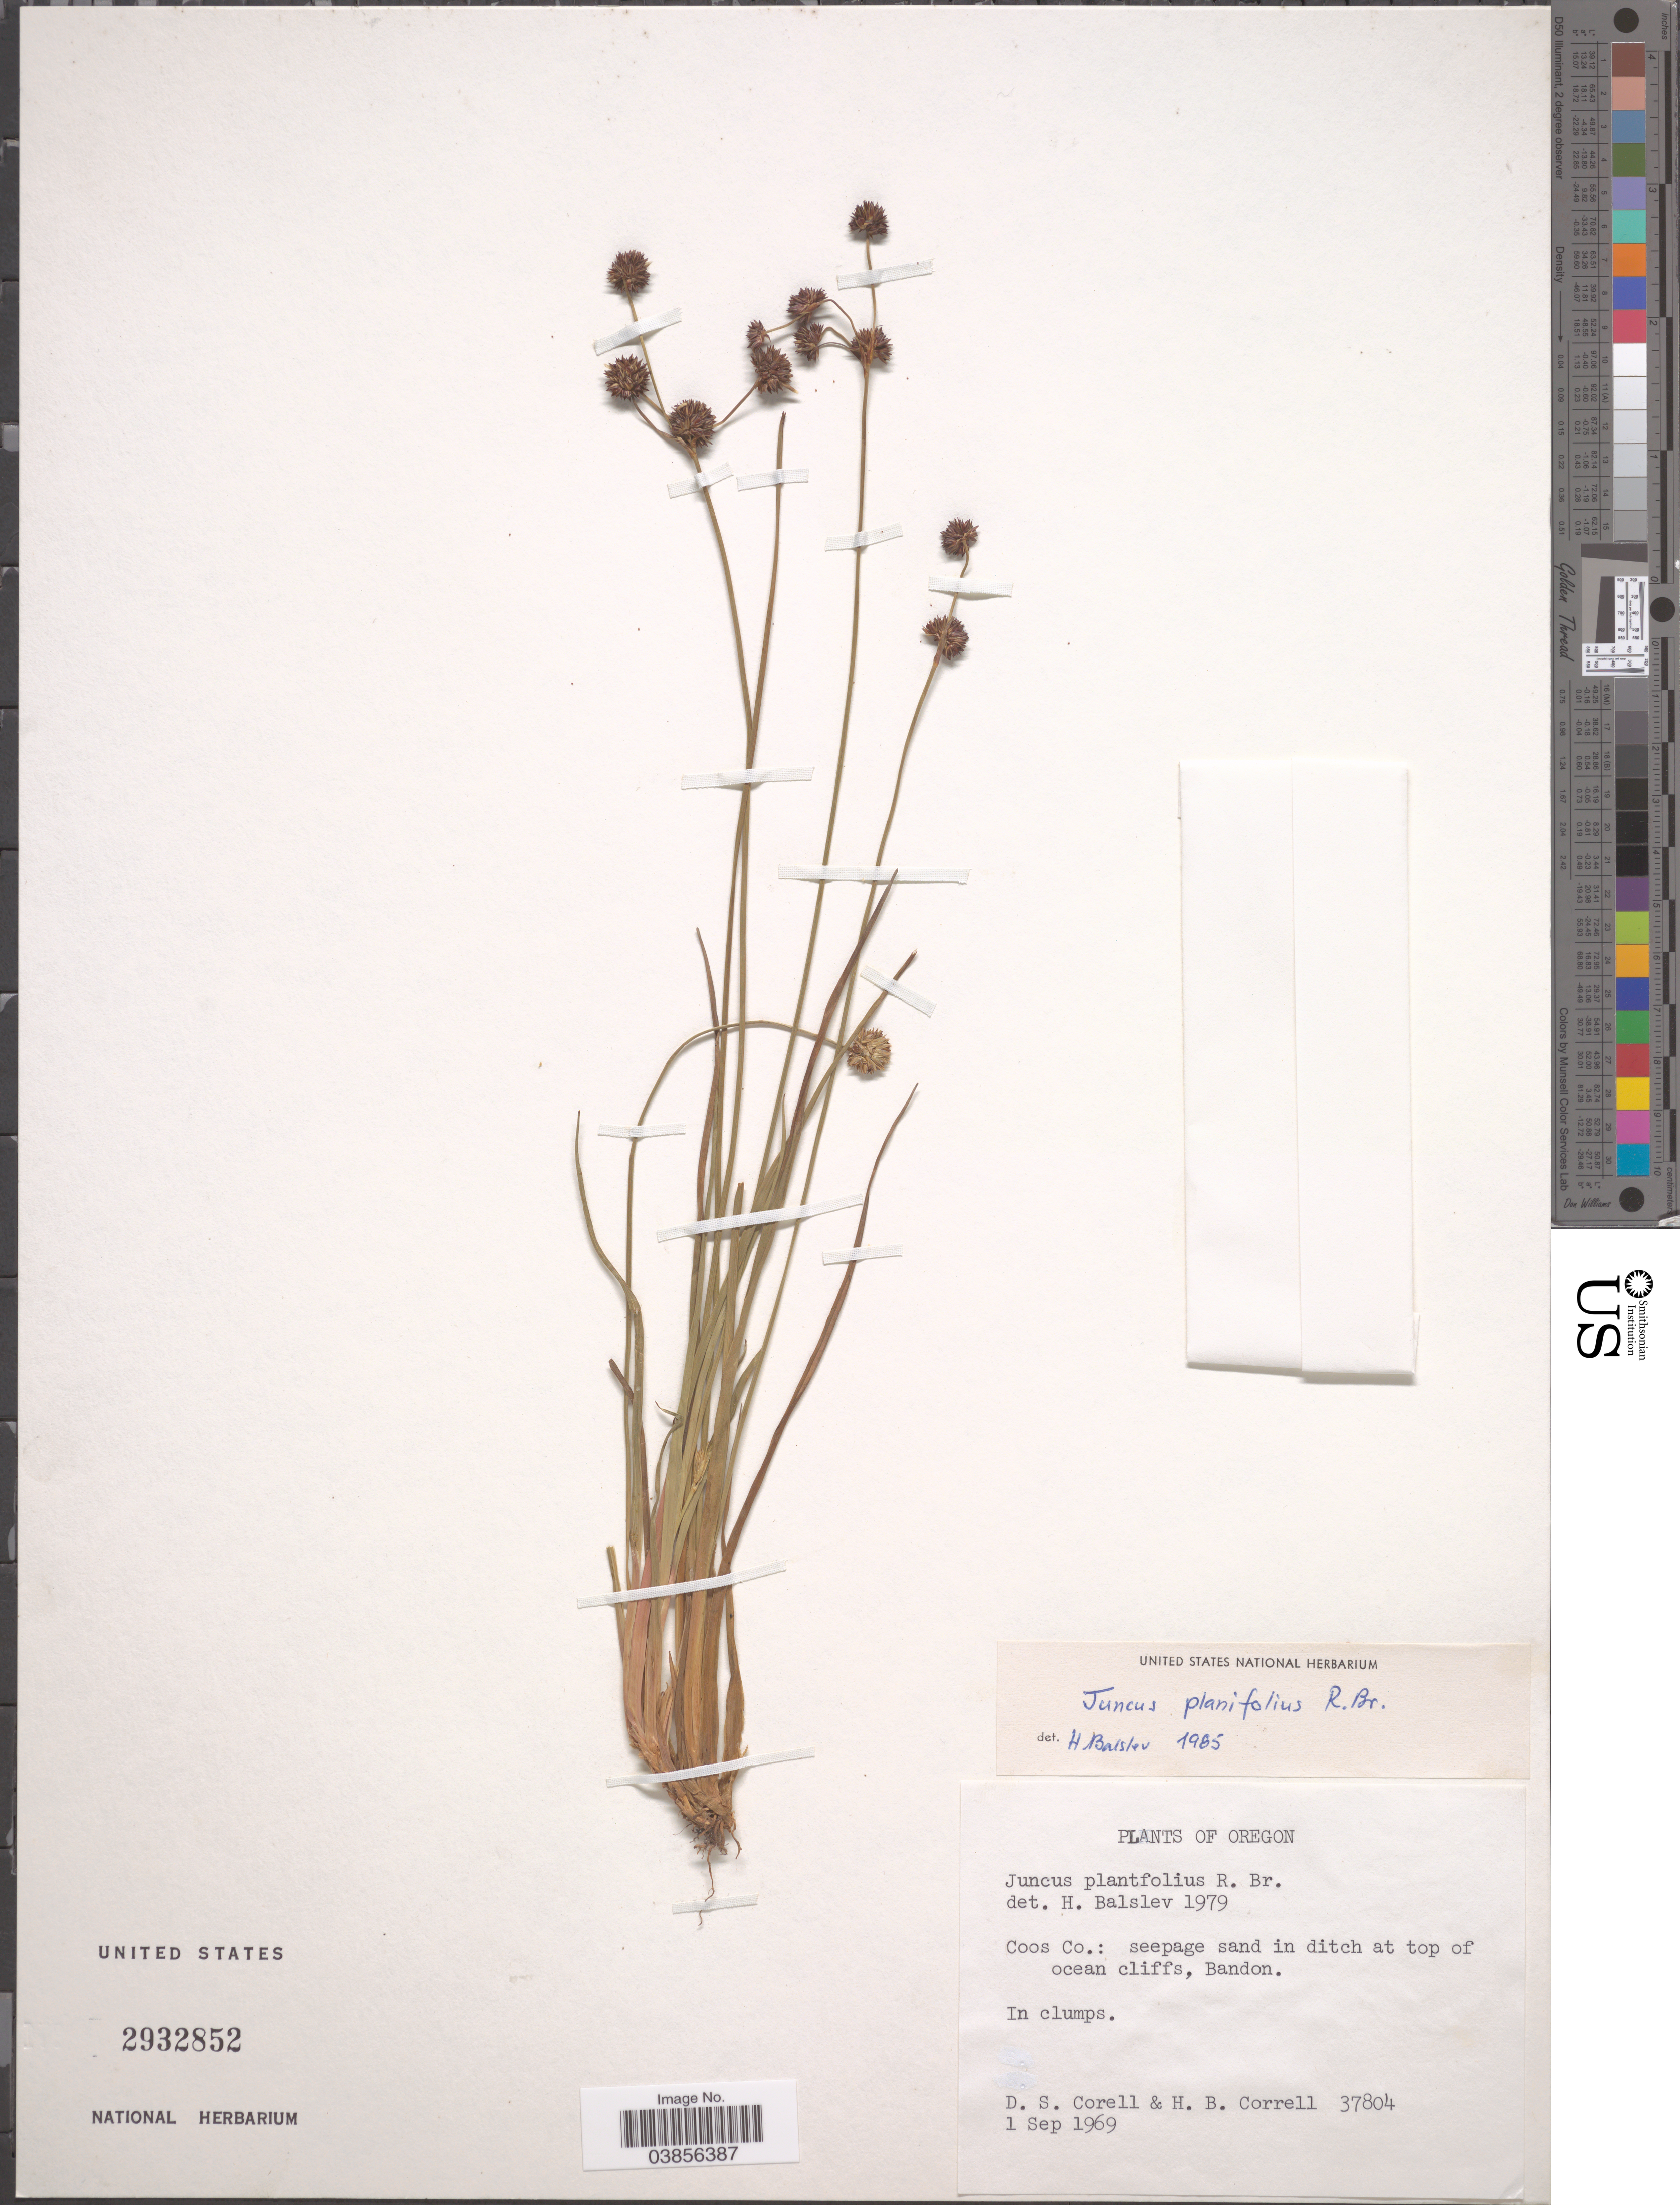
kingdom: Plantae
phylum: Tracheophyta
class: Liliopsida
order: Poales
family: Juncaceae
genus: Juncus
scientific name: Juncus planifolius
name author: R. Br.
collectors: D. Corell & H. Correll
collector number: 37804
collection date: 1969-09-01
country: United States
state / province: Oregon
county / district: Coos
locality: Coos Co.: Bandon.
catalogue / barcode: US 2932852